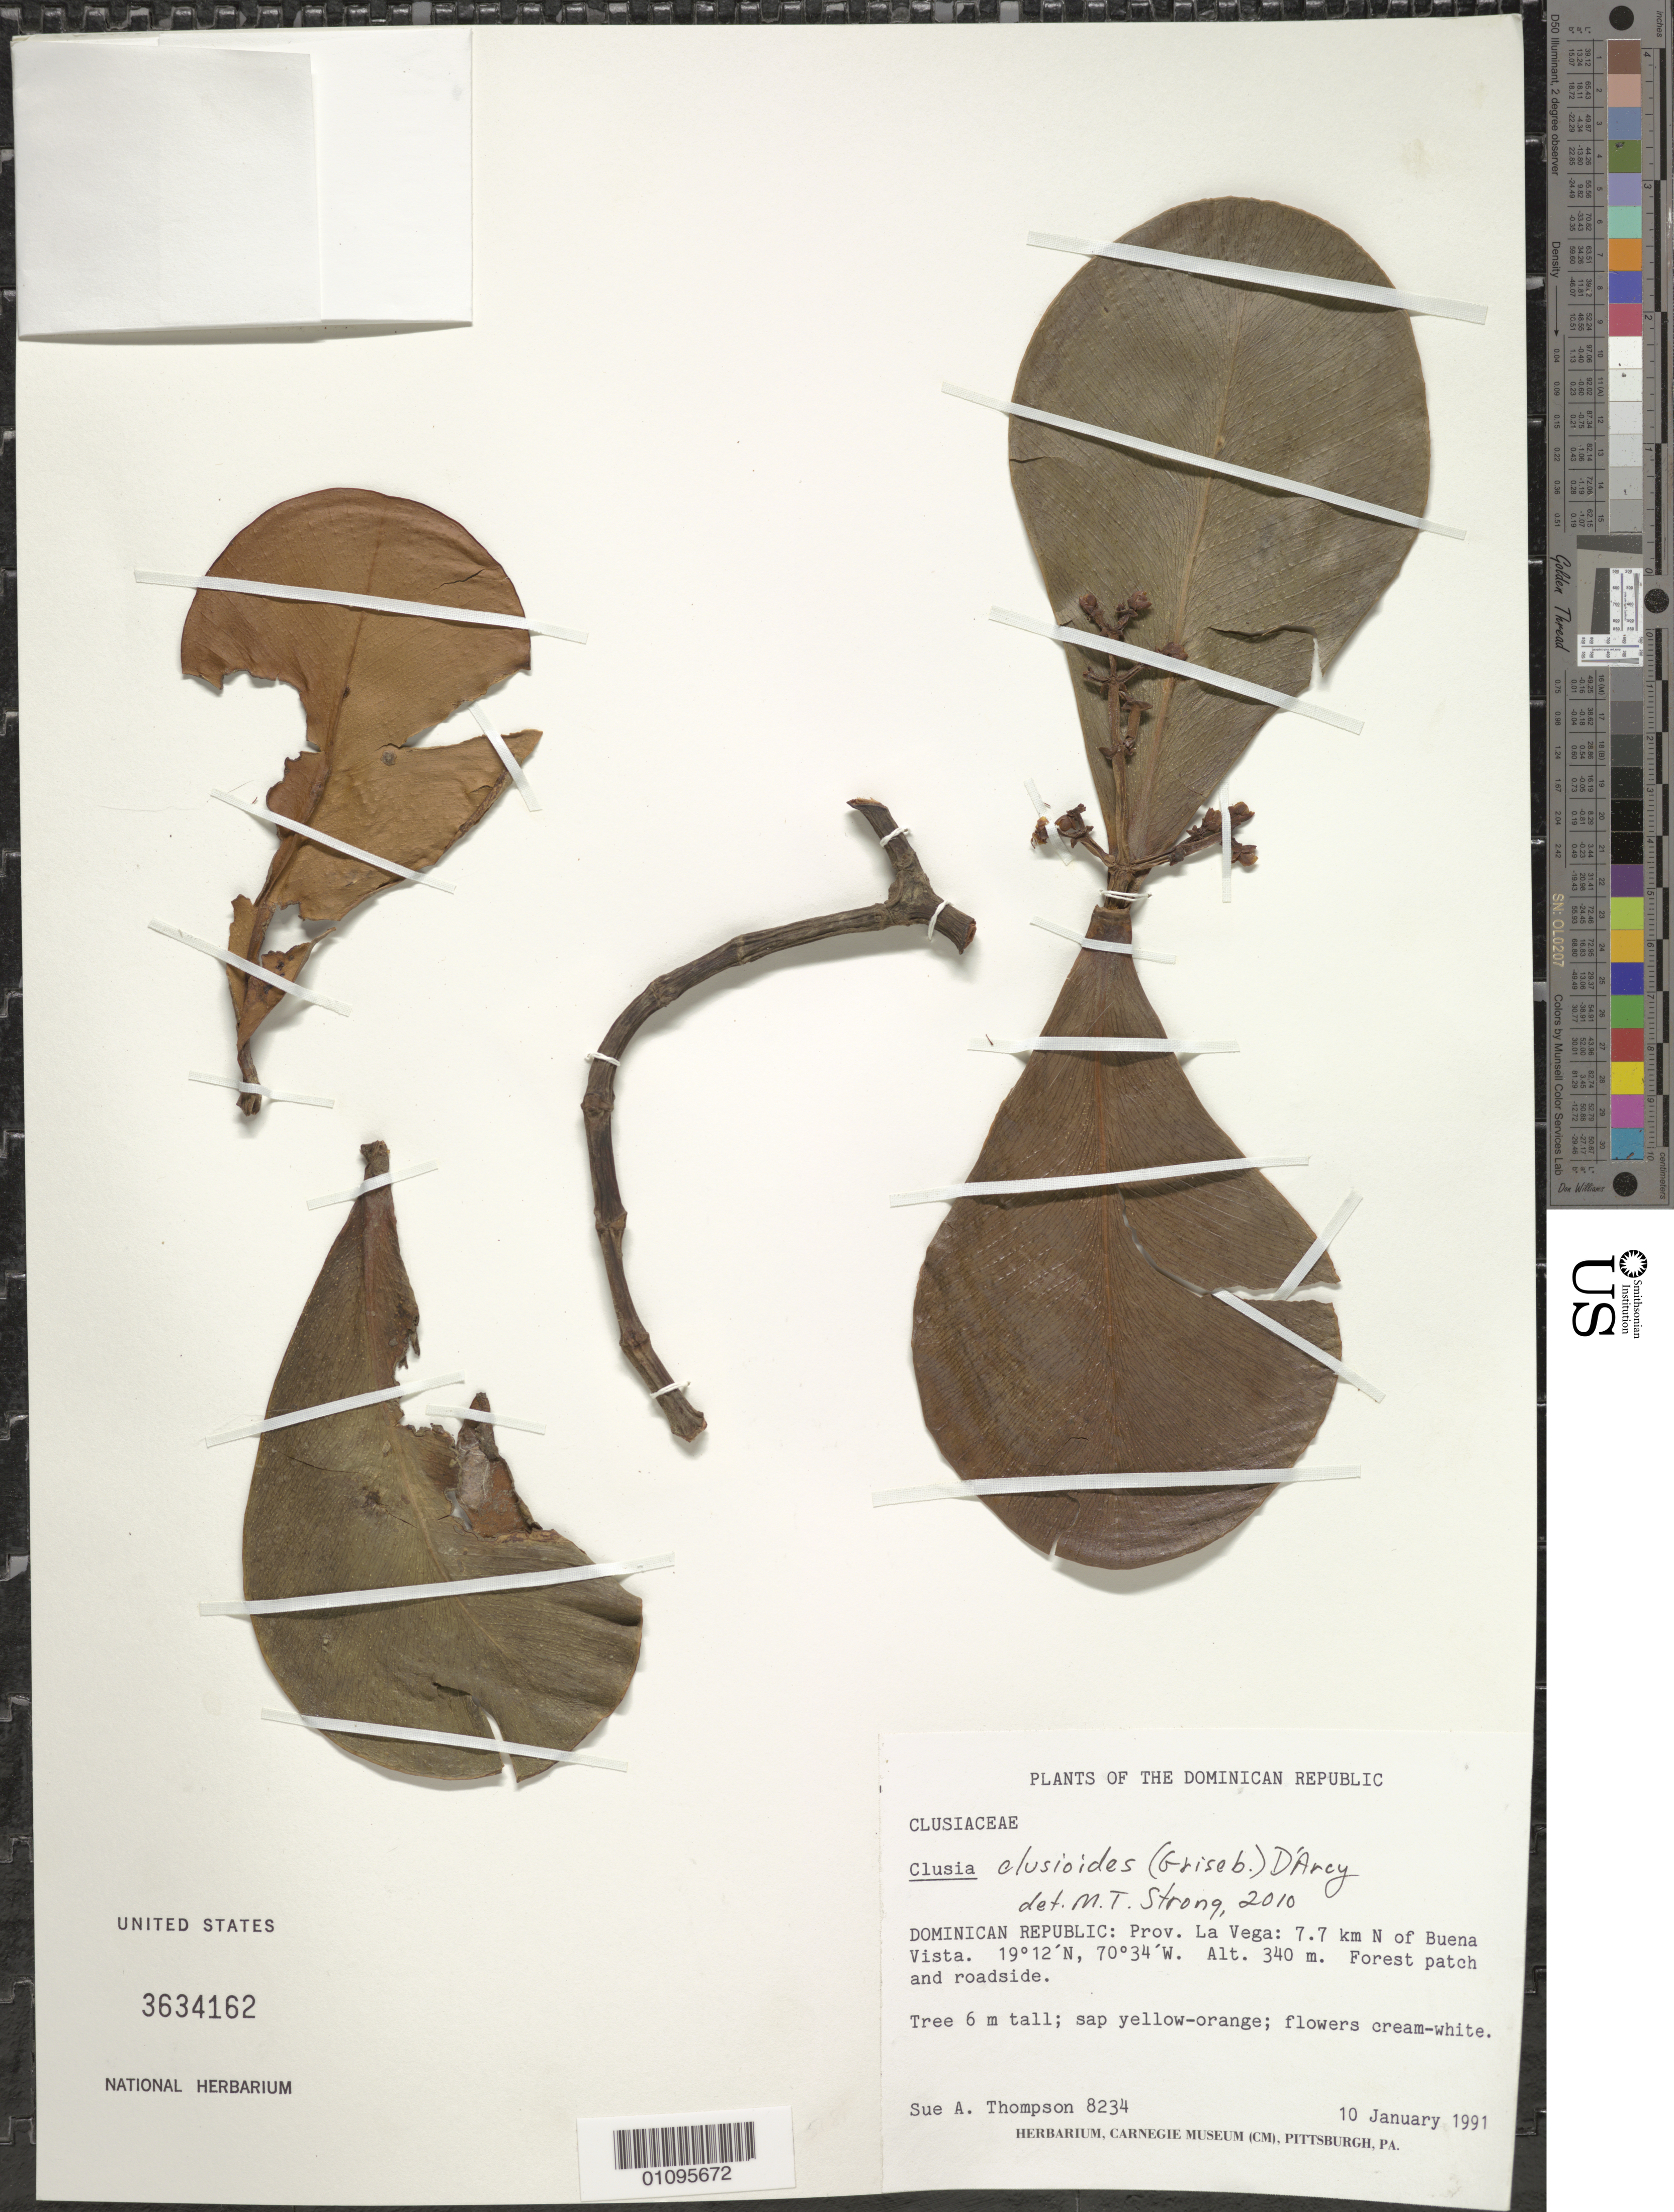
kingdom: Plantae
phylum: Tracheophyta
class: Magnoliopsida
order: Malpighiales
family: Clusiaceae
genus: Clusia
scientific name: Clusia clusioides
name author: (Griseb.) D'Arcy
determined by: Strong, M. T., (US), Smithsonian Institution - National Museum of Natural History (UNITED STATES)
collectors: S. A. Thompson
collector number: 8234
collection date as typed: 10 Jan 1991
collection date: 1991-01-10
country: Dominican Republic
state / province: La Vega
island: Hispaniola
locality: Buena Vista, 7.7 km N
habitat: Forest patch and roadside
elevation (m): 340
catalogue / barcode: US 3634162